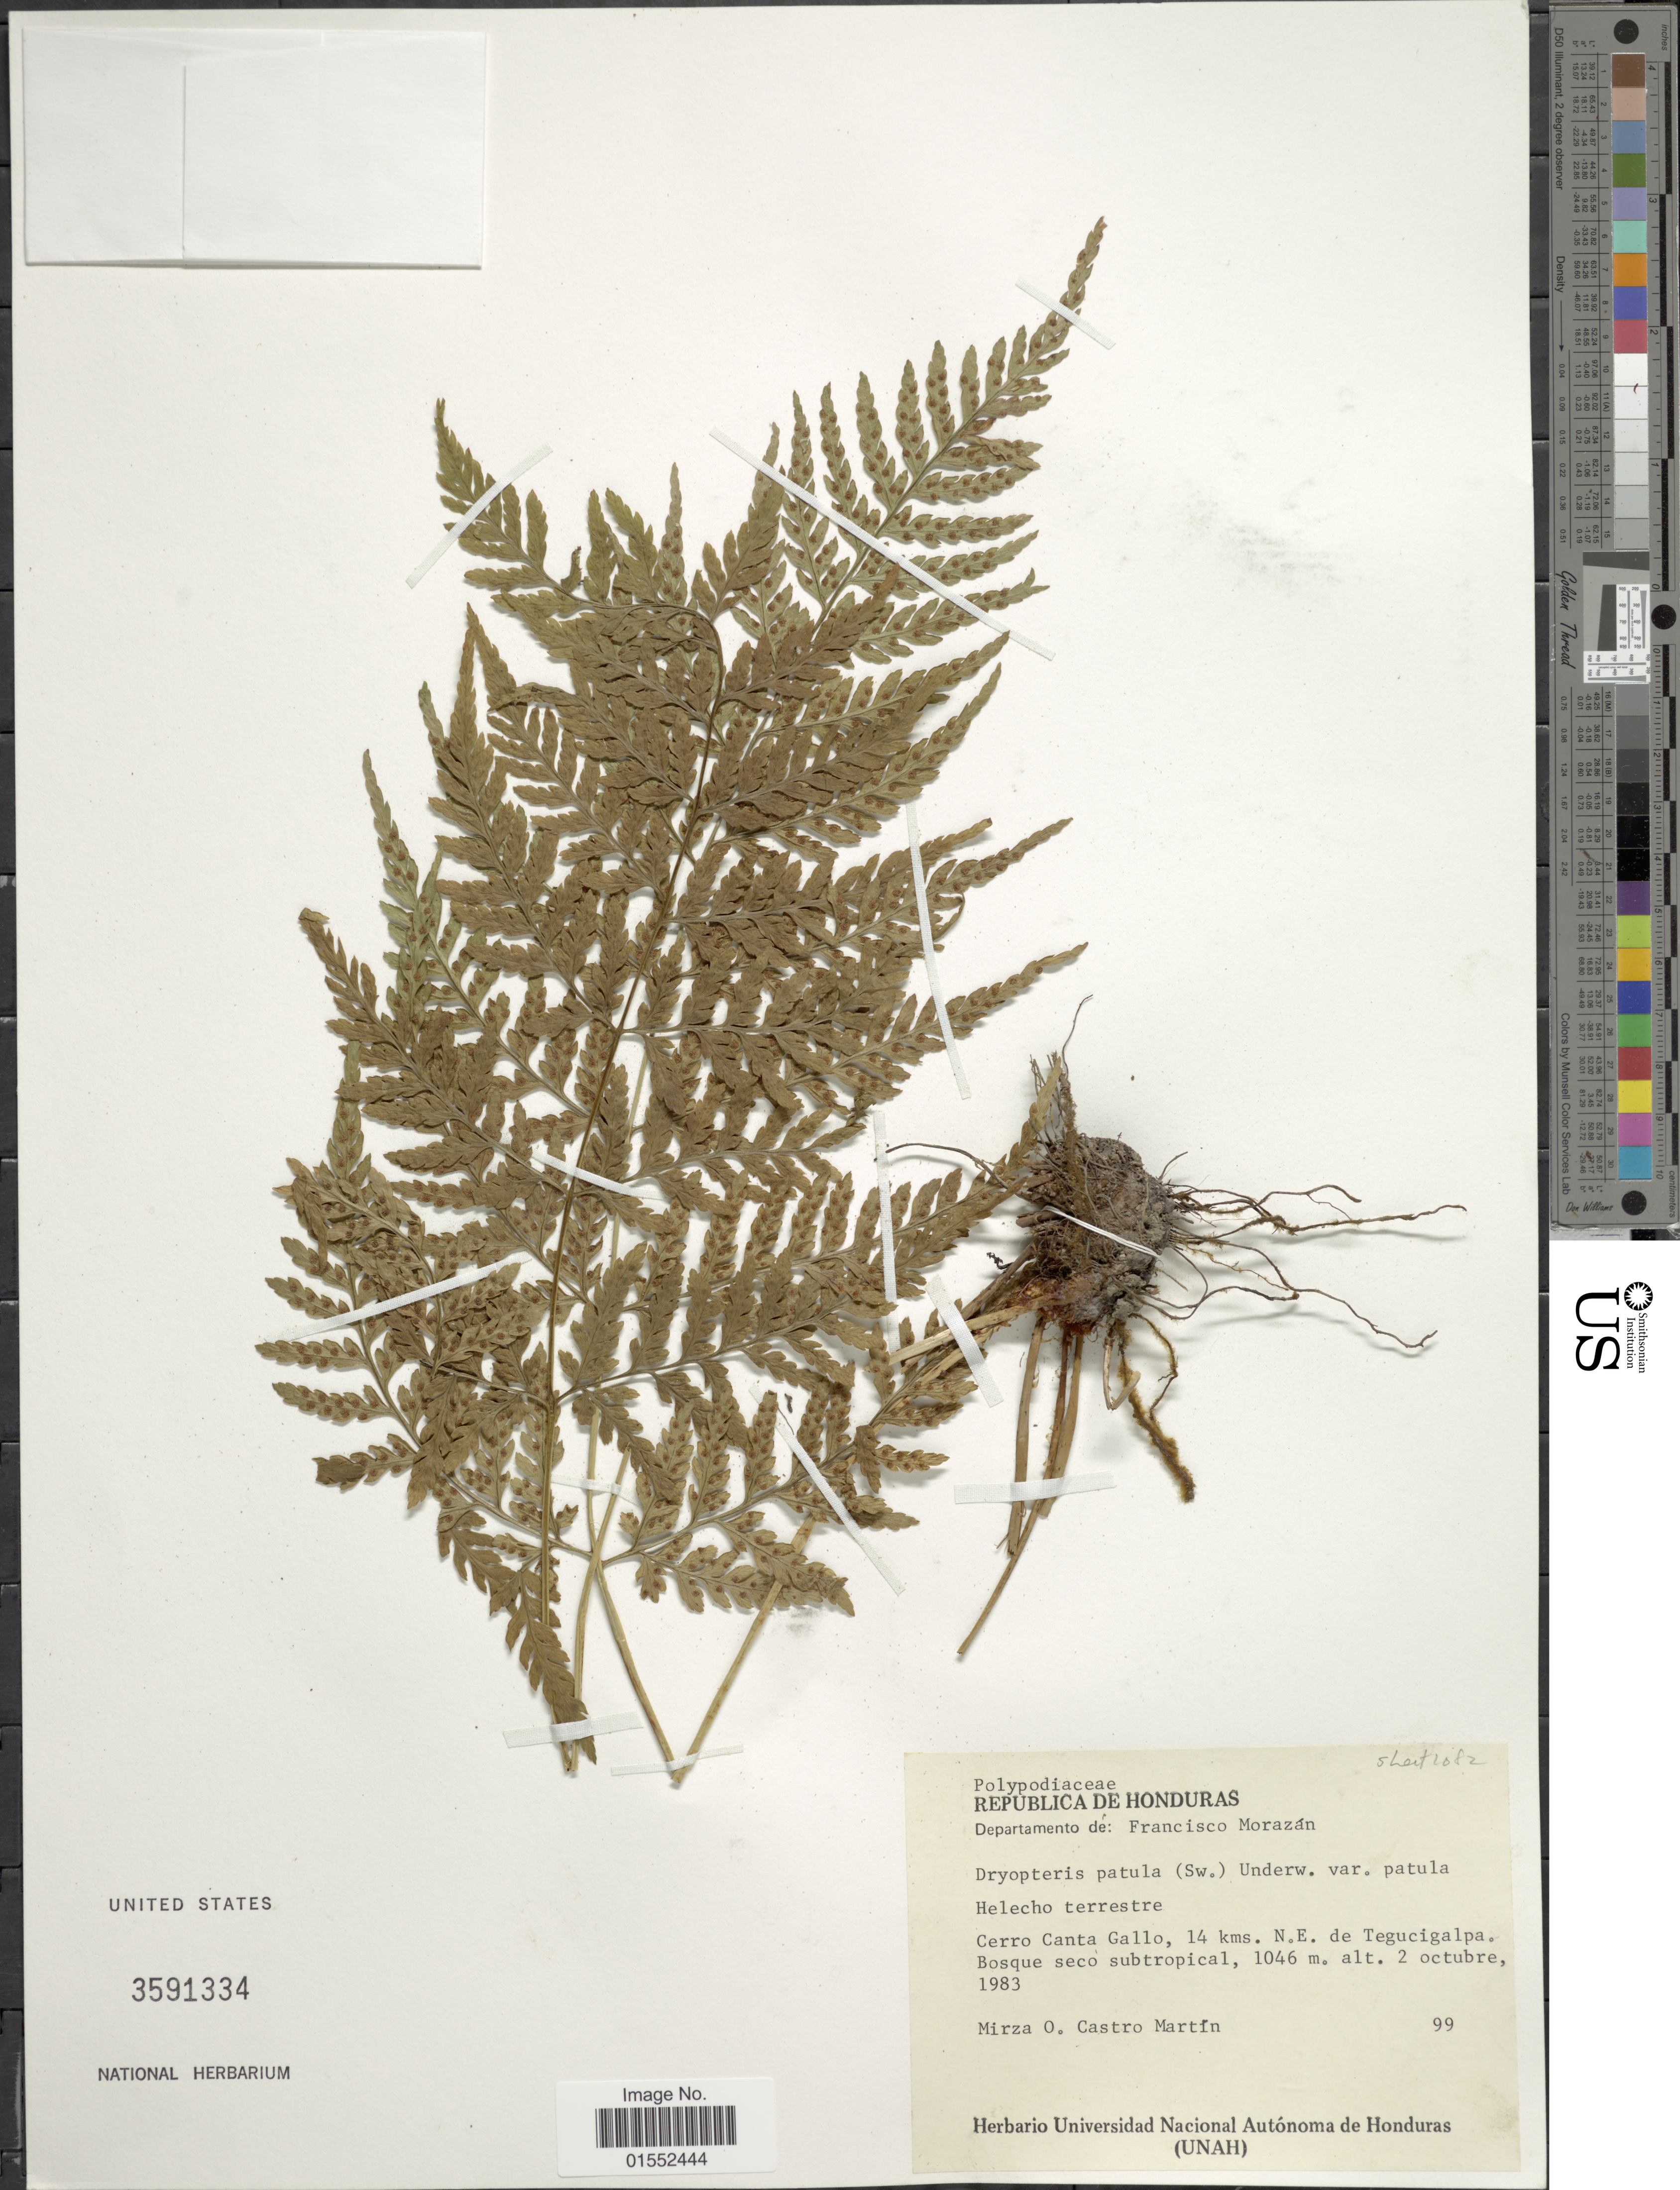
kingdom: Plantae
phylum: Tracheophyta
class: Polypodiopsida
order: Polypodiales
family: Dryopteridaceae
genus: Dryopteris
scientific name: Dryopteris patula var. patula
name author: (Sw.) Underw.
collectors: M. Martin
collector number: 99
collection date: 1983-10-02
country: Honduras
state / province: Fco. Morazán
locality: Republica de Honduras. Departamentode: Francisco Morazan. Helecho terrestre. Cerro Canta Gallo, 14 kms. N. E. de tegucigalpa. Bosque seco subtropical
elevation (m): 1046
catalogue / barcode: US 3591334